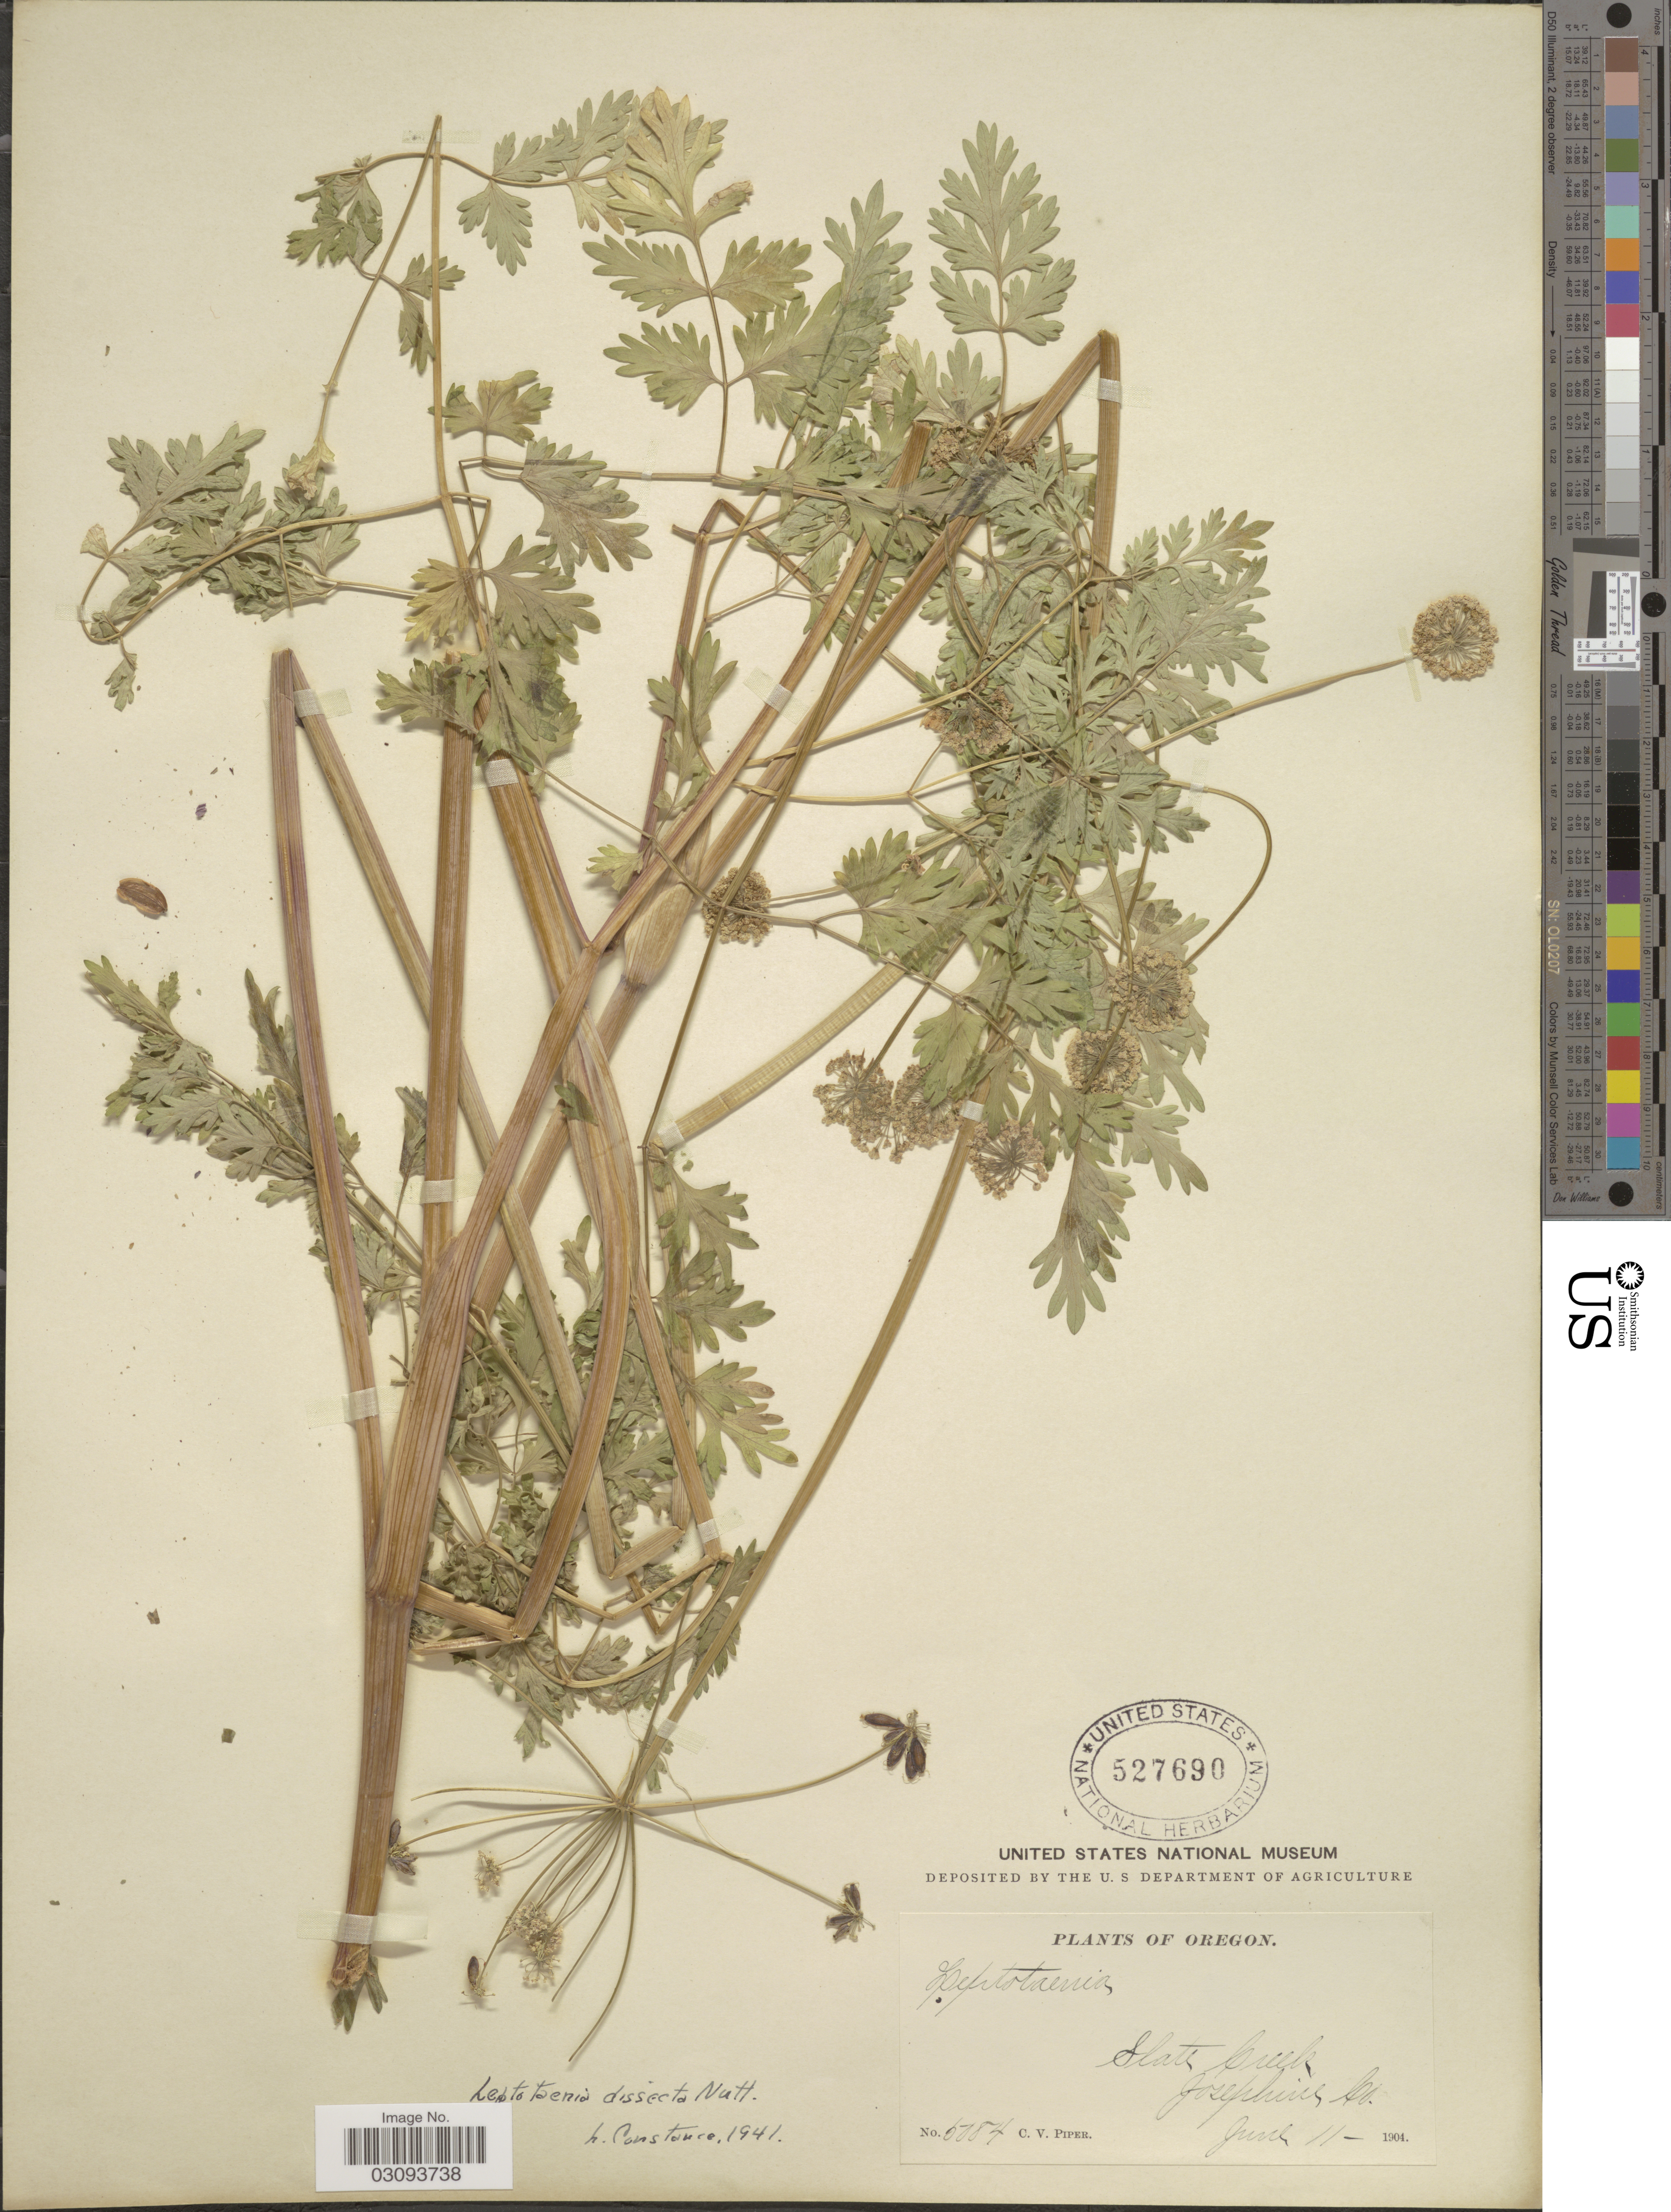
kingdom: Plantae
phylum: Tracheophyta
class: Magnoliopsida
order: Apiales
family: Apiaceae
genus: Lomatium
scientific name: Lomatium dissectum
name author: (Nutt.) Mathias & Constance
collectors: C. V. Piper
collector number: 5084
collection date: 1904-06-11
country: United States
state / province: Oregon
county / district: Josephine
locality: Slate Creek, Josephine Co.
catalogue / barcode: US 527690